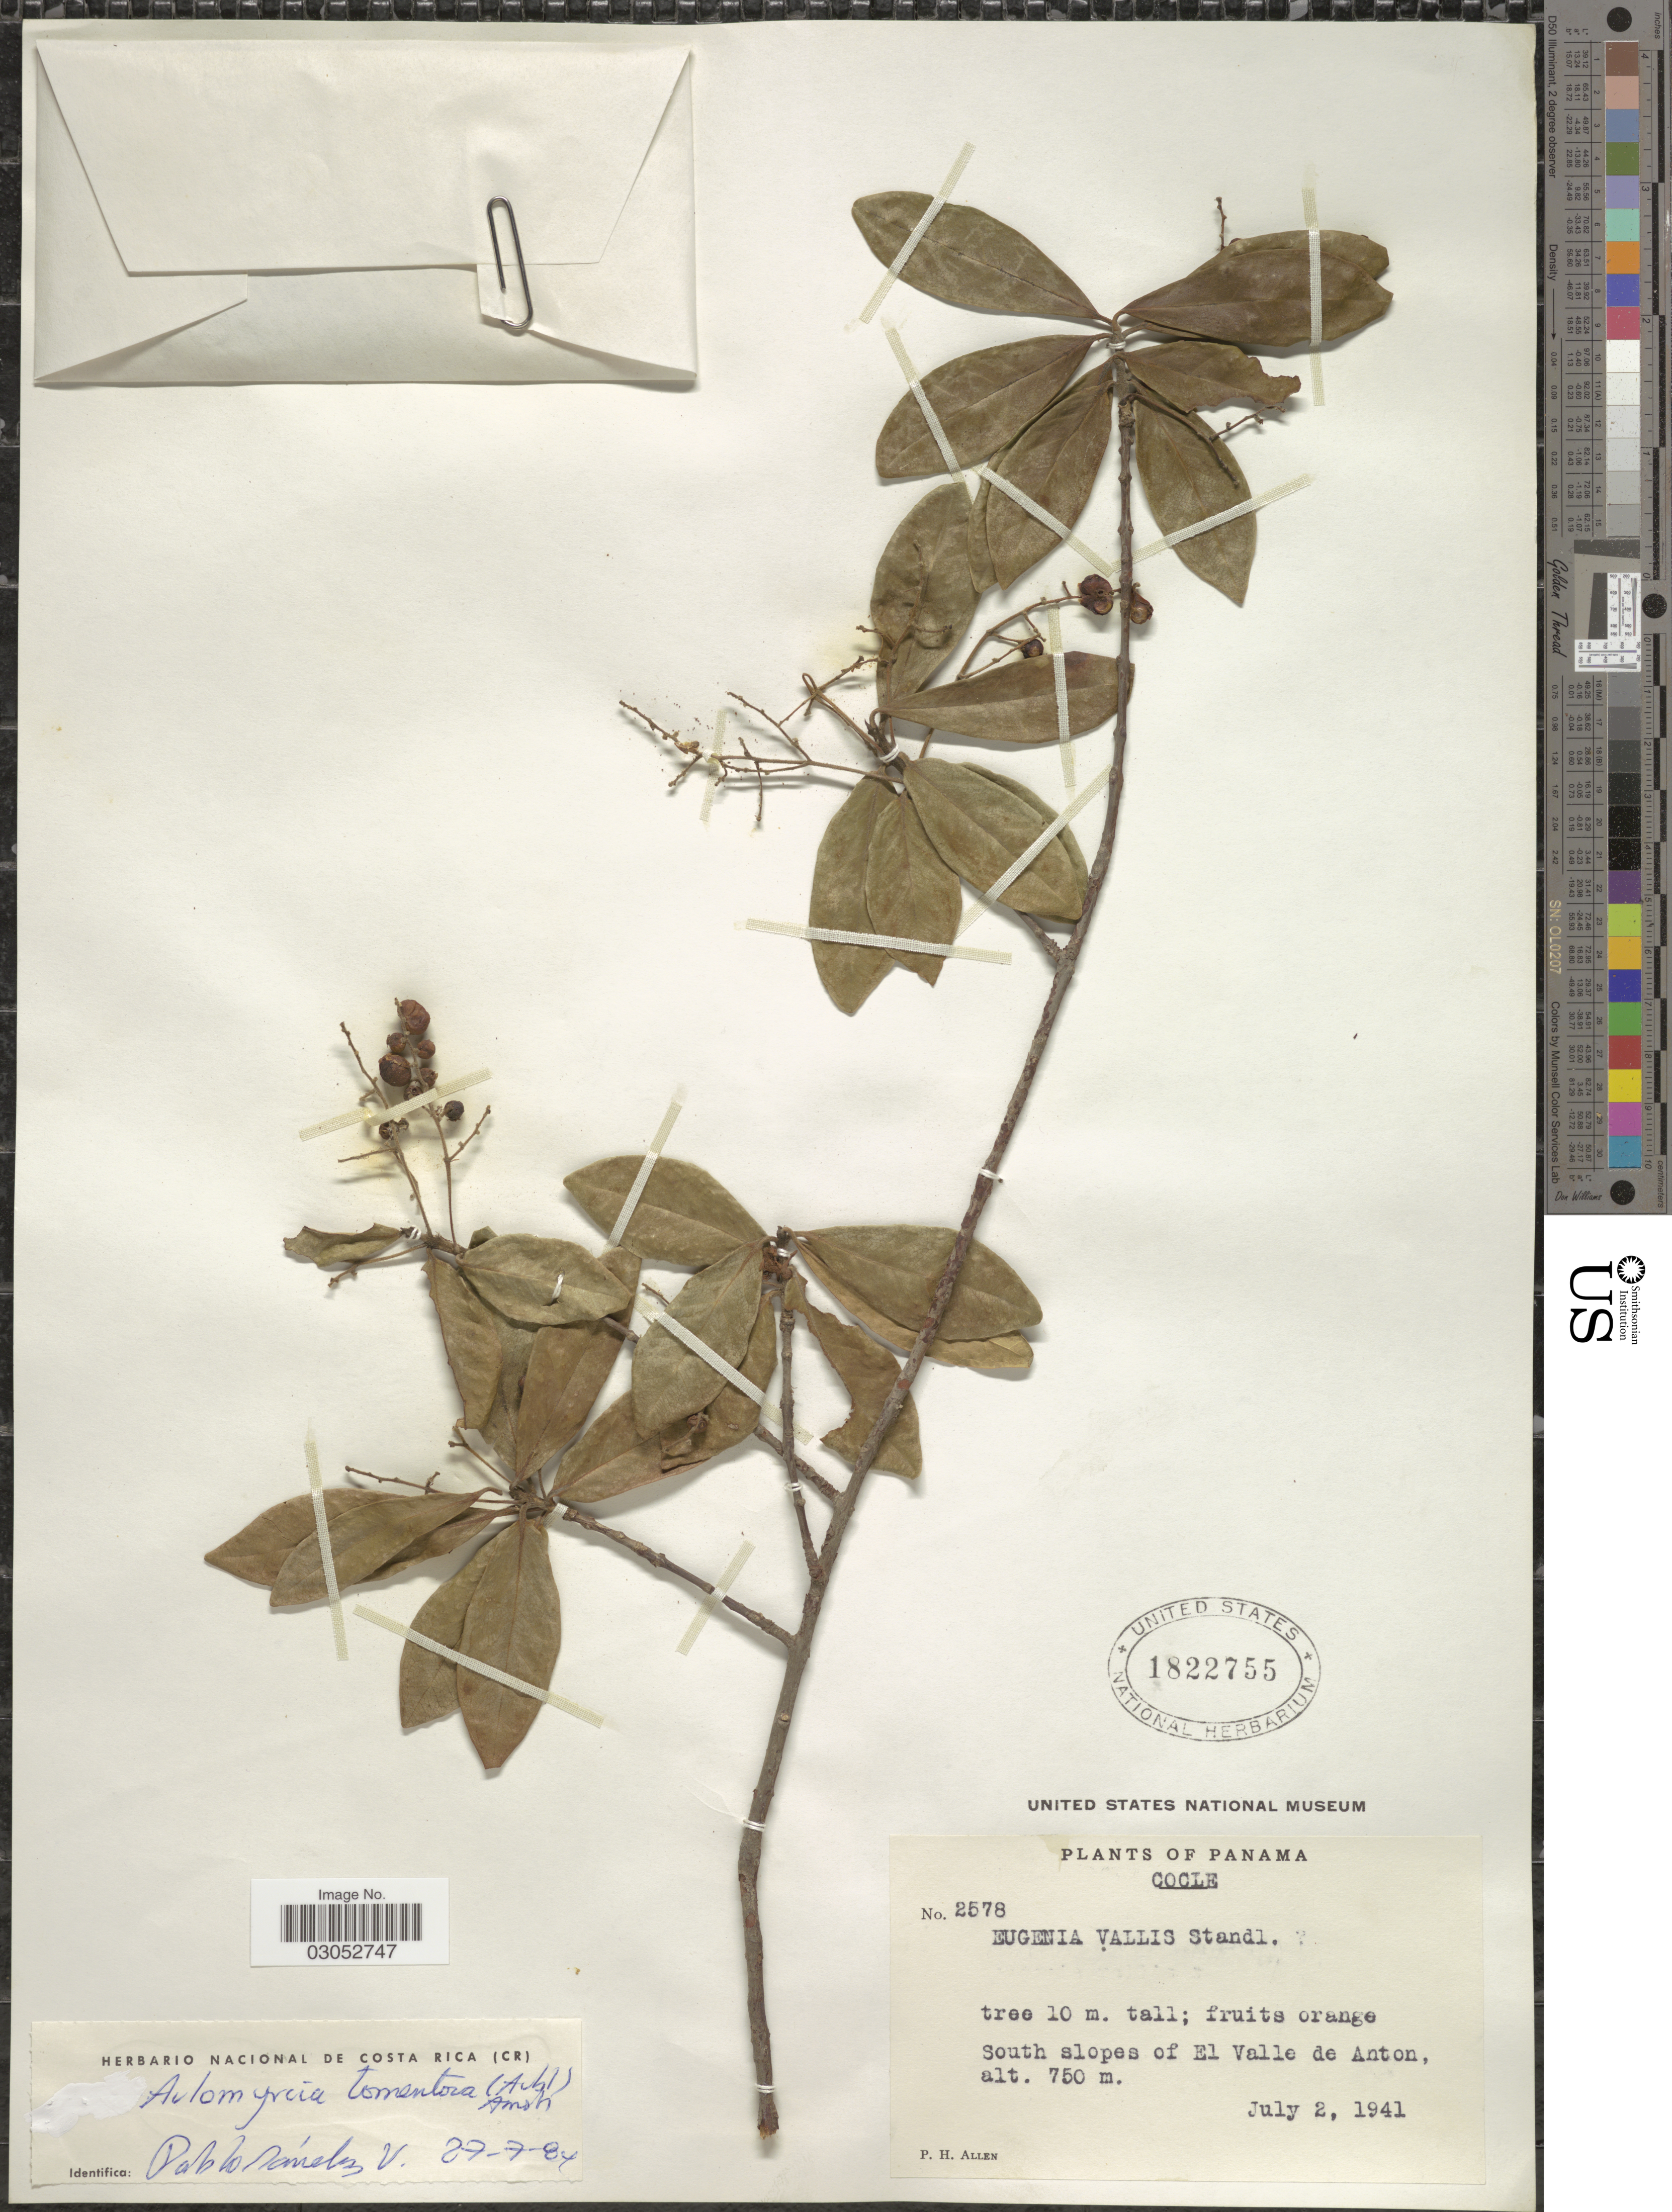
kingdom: Plantae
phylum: Tracheophyta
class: Magnoliopsida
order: Myrtales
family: Myrtaceae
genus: Myrcia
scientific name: Myrcia tomentosa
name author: (Aubl.) DC.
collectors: P. H. Allen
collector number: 2578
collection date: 1941-07-02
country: Panama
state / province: Coclé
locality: South slopes of El Valle de Anton.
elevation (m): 750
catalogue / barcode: US 1822755